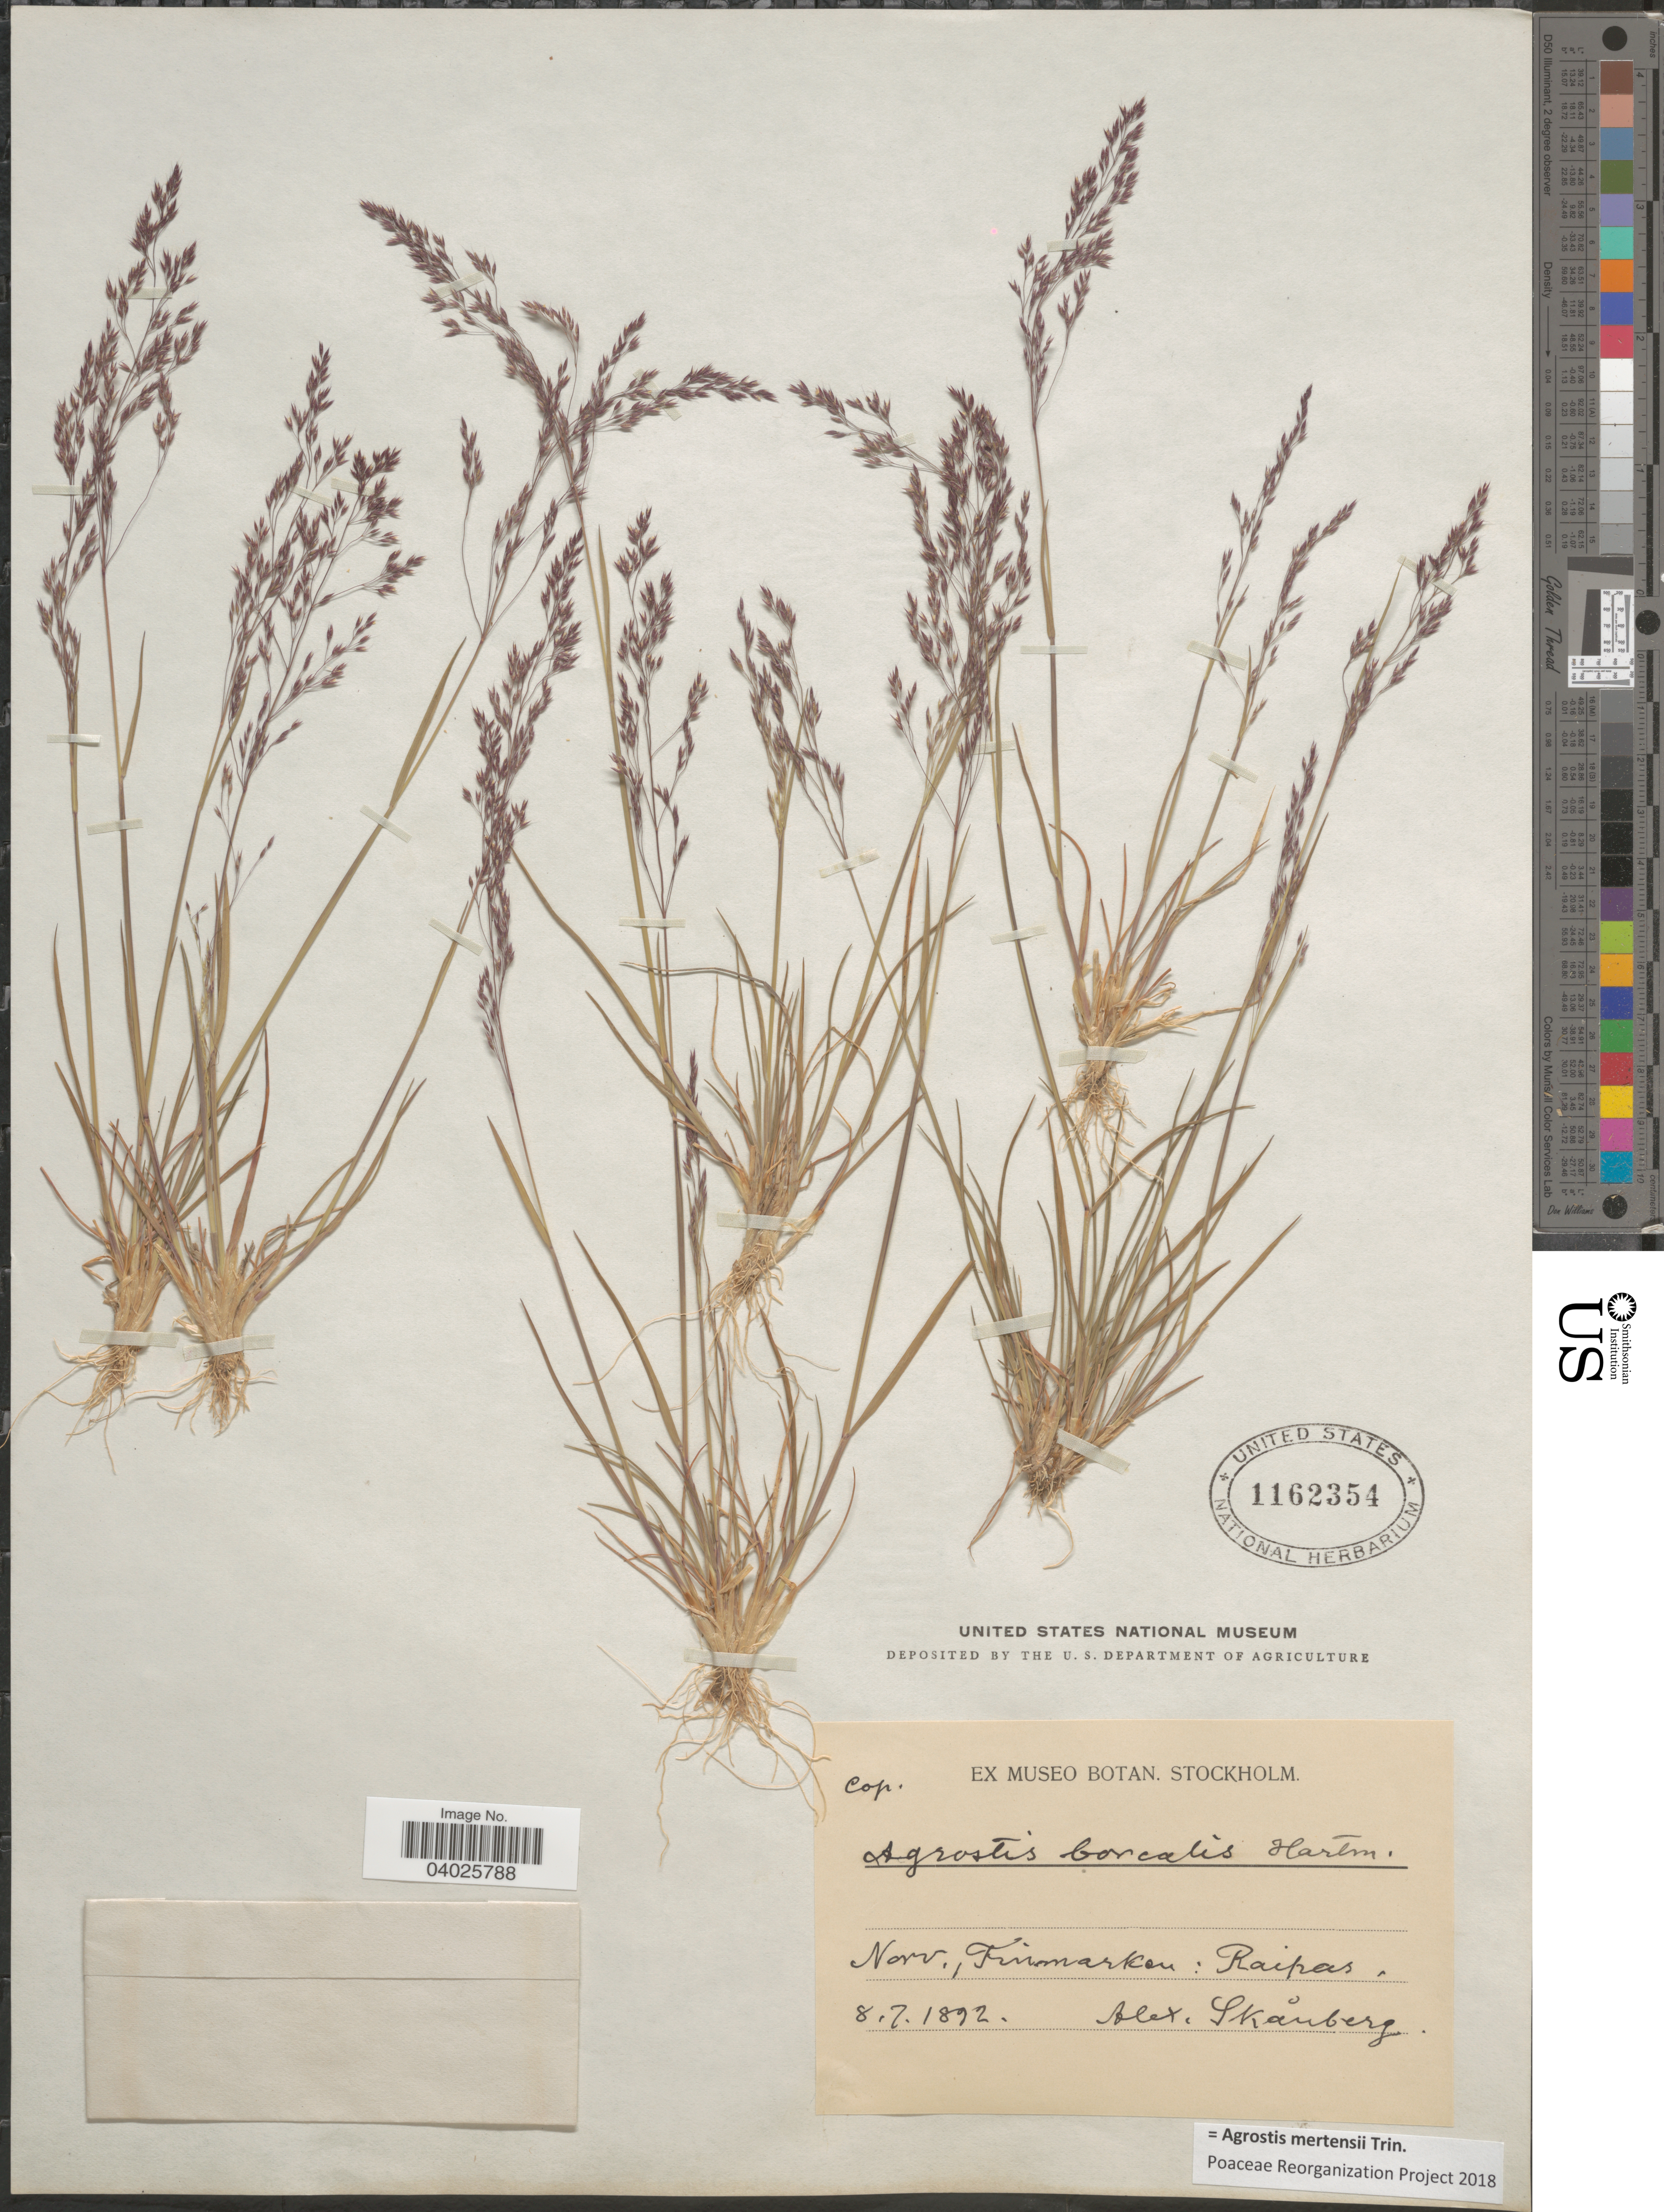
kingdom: Plantae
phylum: Tracheophyta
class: Liliopsida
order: Poales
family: Poaceae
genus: Agrostis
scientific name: Agrostis mertensii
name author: Trin.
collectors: A. Skånberg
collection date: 1892-07-08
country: Norway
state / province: Finnmark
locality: Finmarken: Raipas.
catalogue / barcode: US 1162354